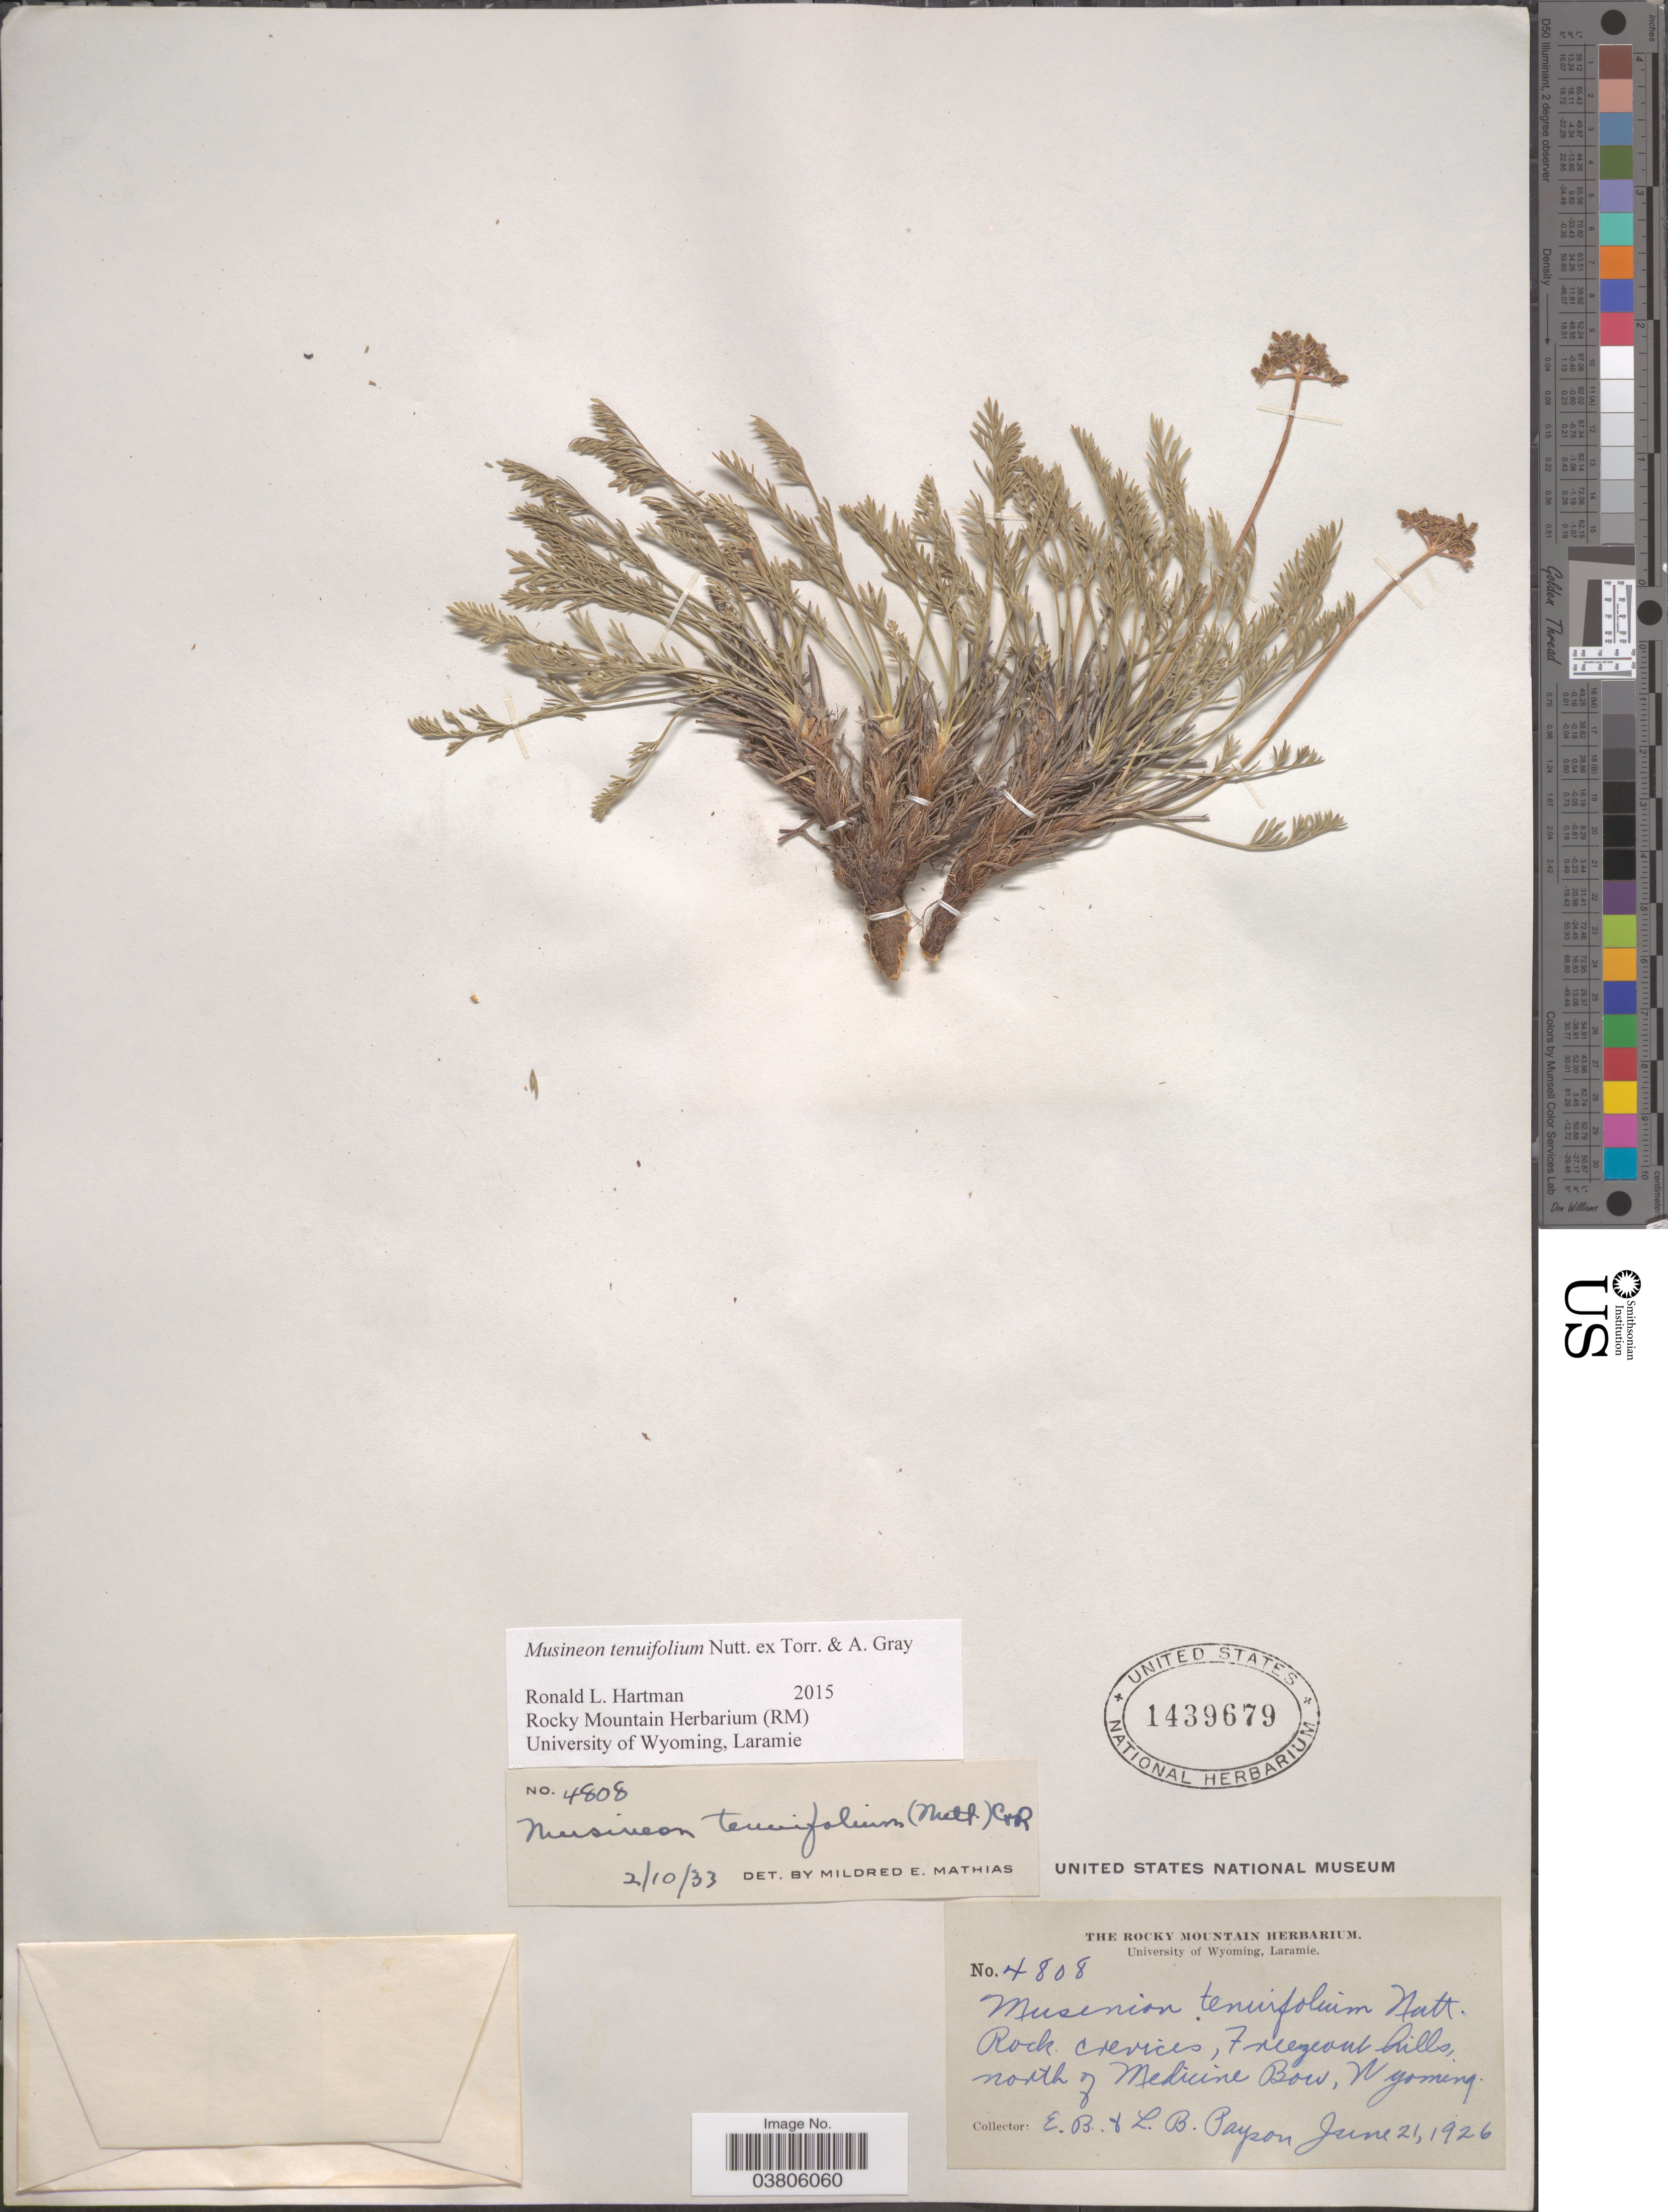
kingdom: Plantae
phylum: Tracheophyta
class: Magnoliopsida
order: Apiales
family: Apiaceae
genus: Musineon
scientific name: Musineon tenuifolium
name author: Nutt.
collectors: E. B. Payson & L. Payson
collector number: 4808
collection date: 1926-06-21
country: United States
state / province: Wyoming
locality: Freezeout hills, north of Medicine Bow.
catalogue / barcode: US 1439679